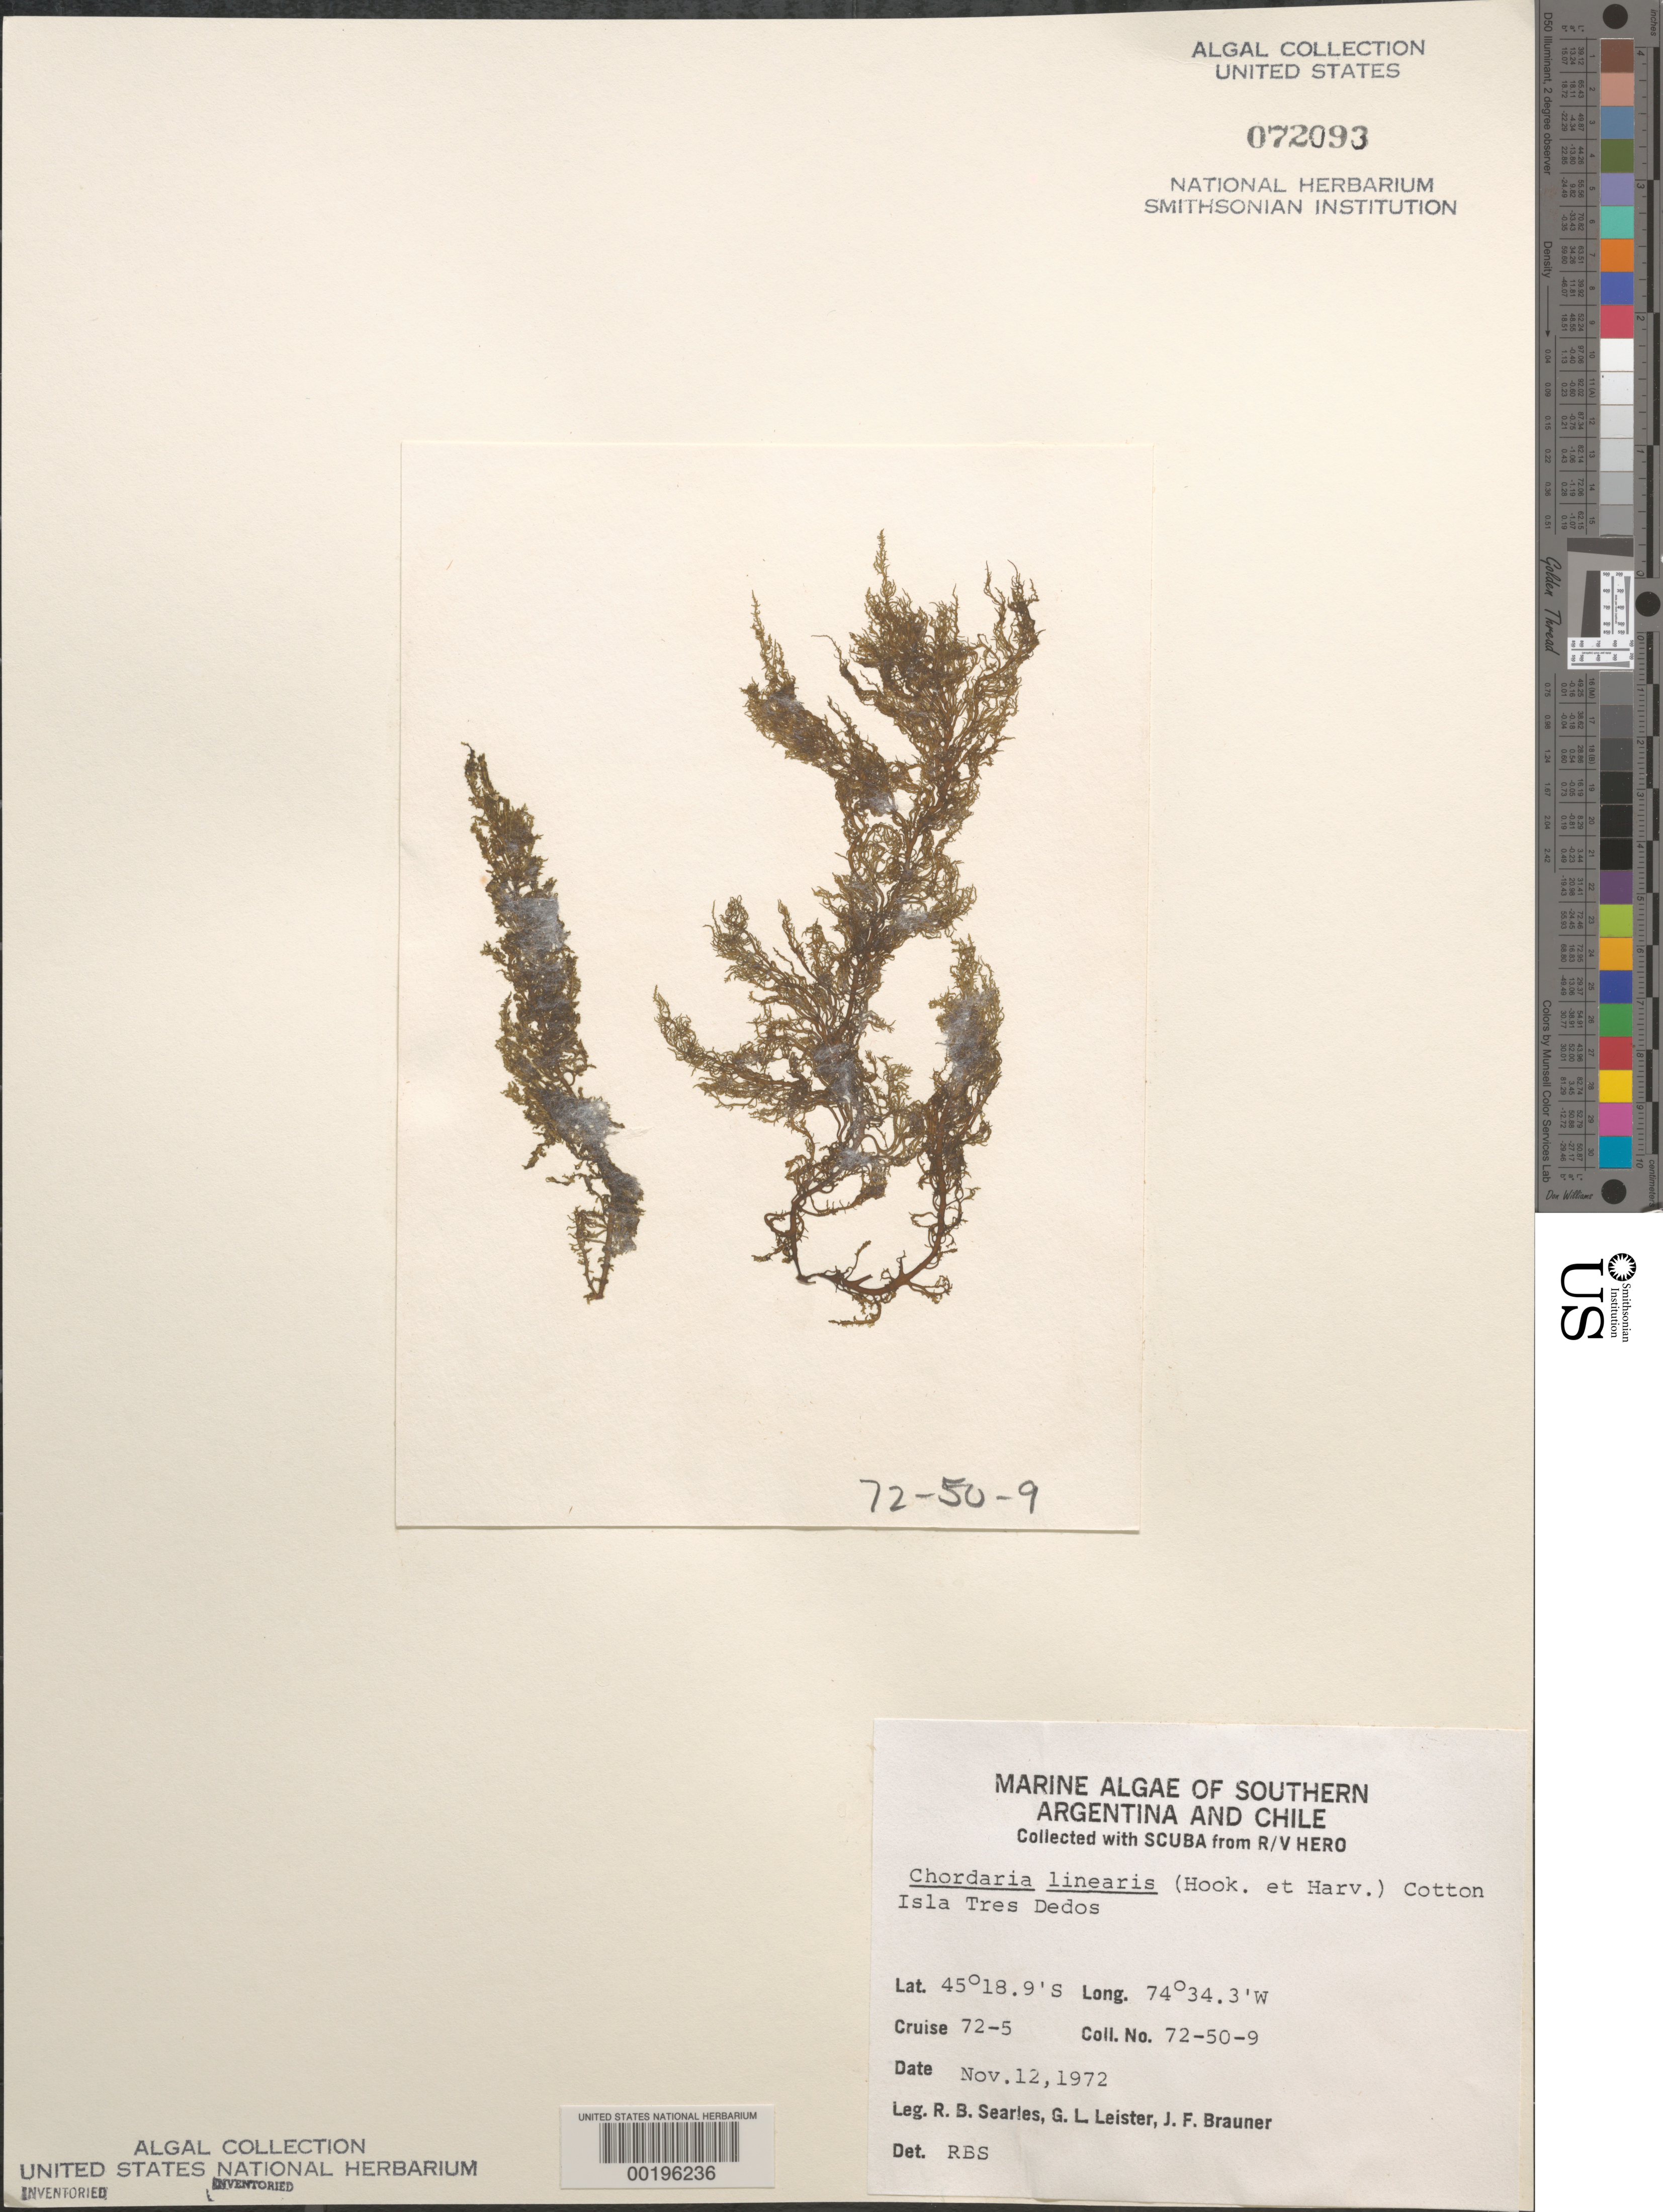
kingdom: Chromista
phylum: Ochrophyta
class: Phaeophyceae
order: Ectocarpales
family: Chordariaceae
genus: Chordaria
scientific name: Chordaria linearis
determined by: Searles, R. B.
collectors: R. Searles, G. Leister & J. F. Brauner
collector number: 72-50-9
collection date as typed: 12 Nov 1972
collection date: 1972-11-12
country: Chile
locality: Isla tres dedos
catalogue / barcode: US 72093